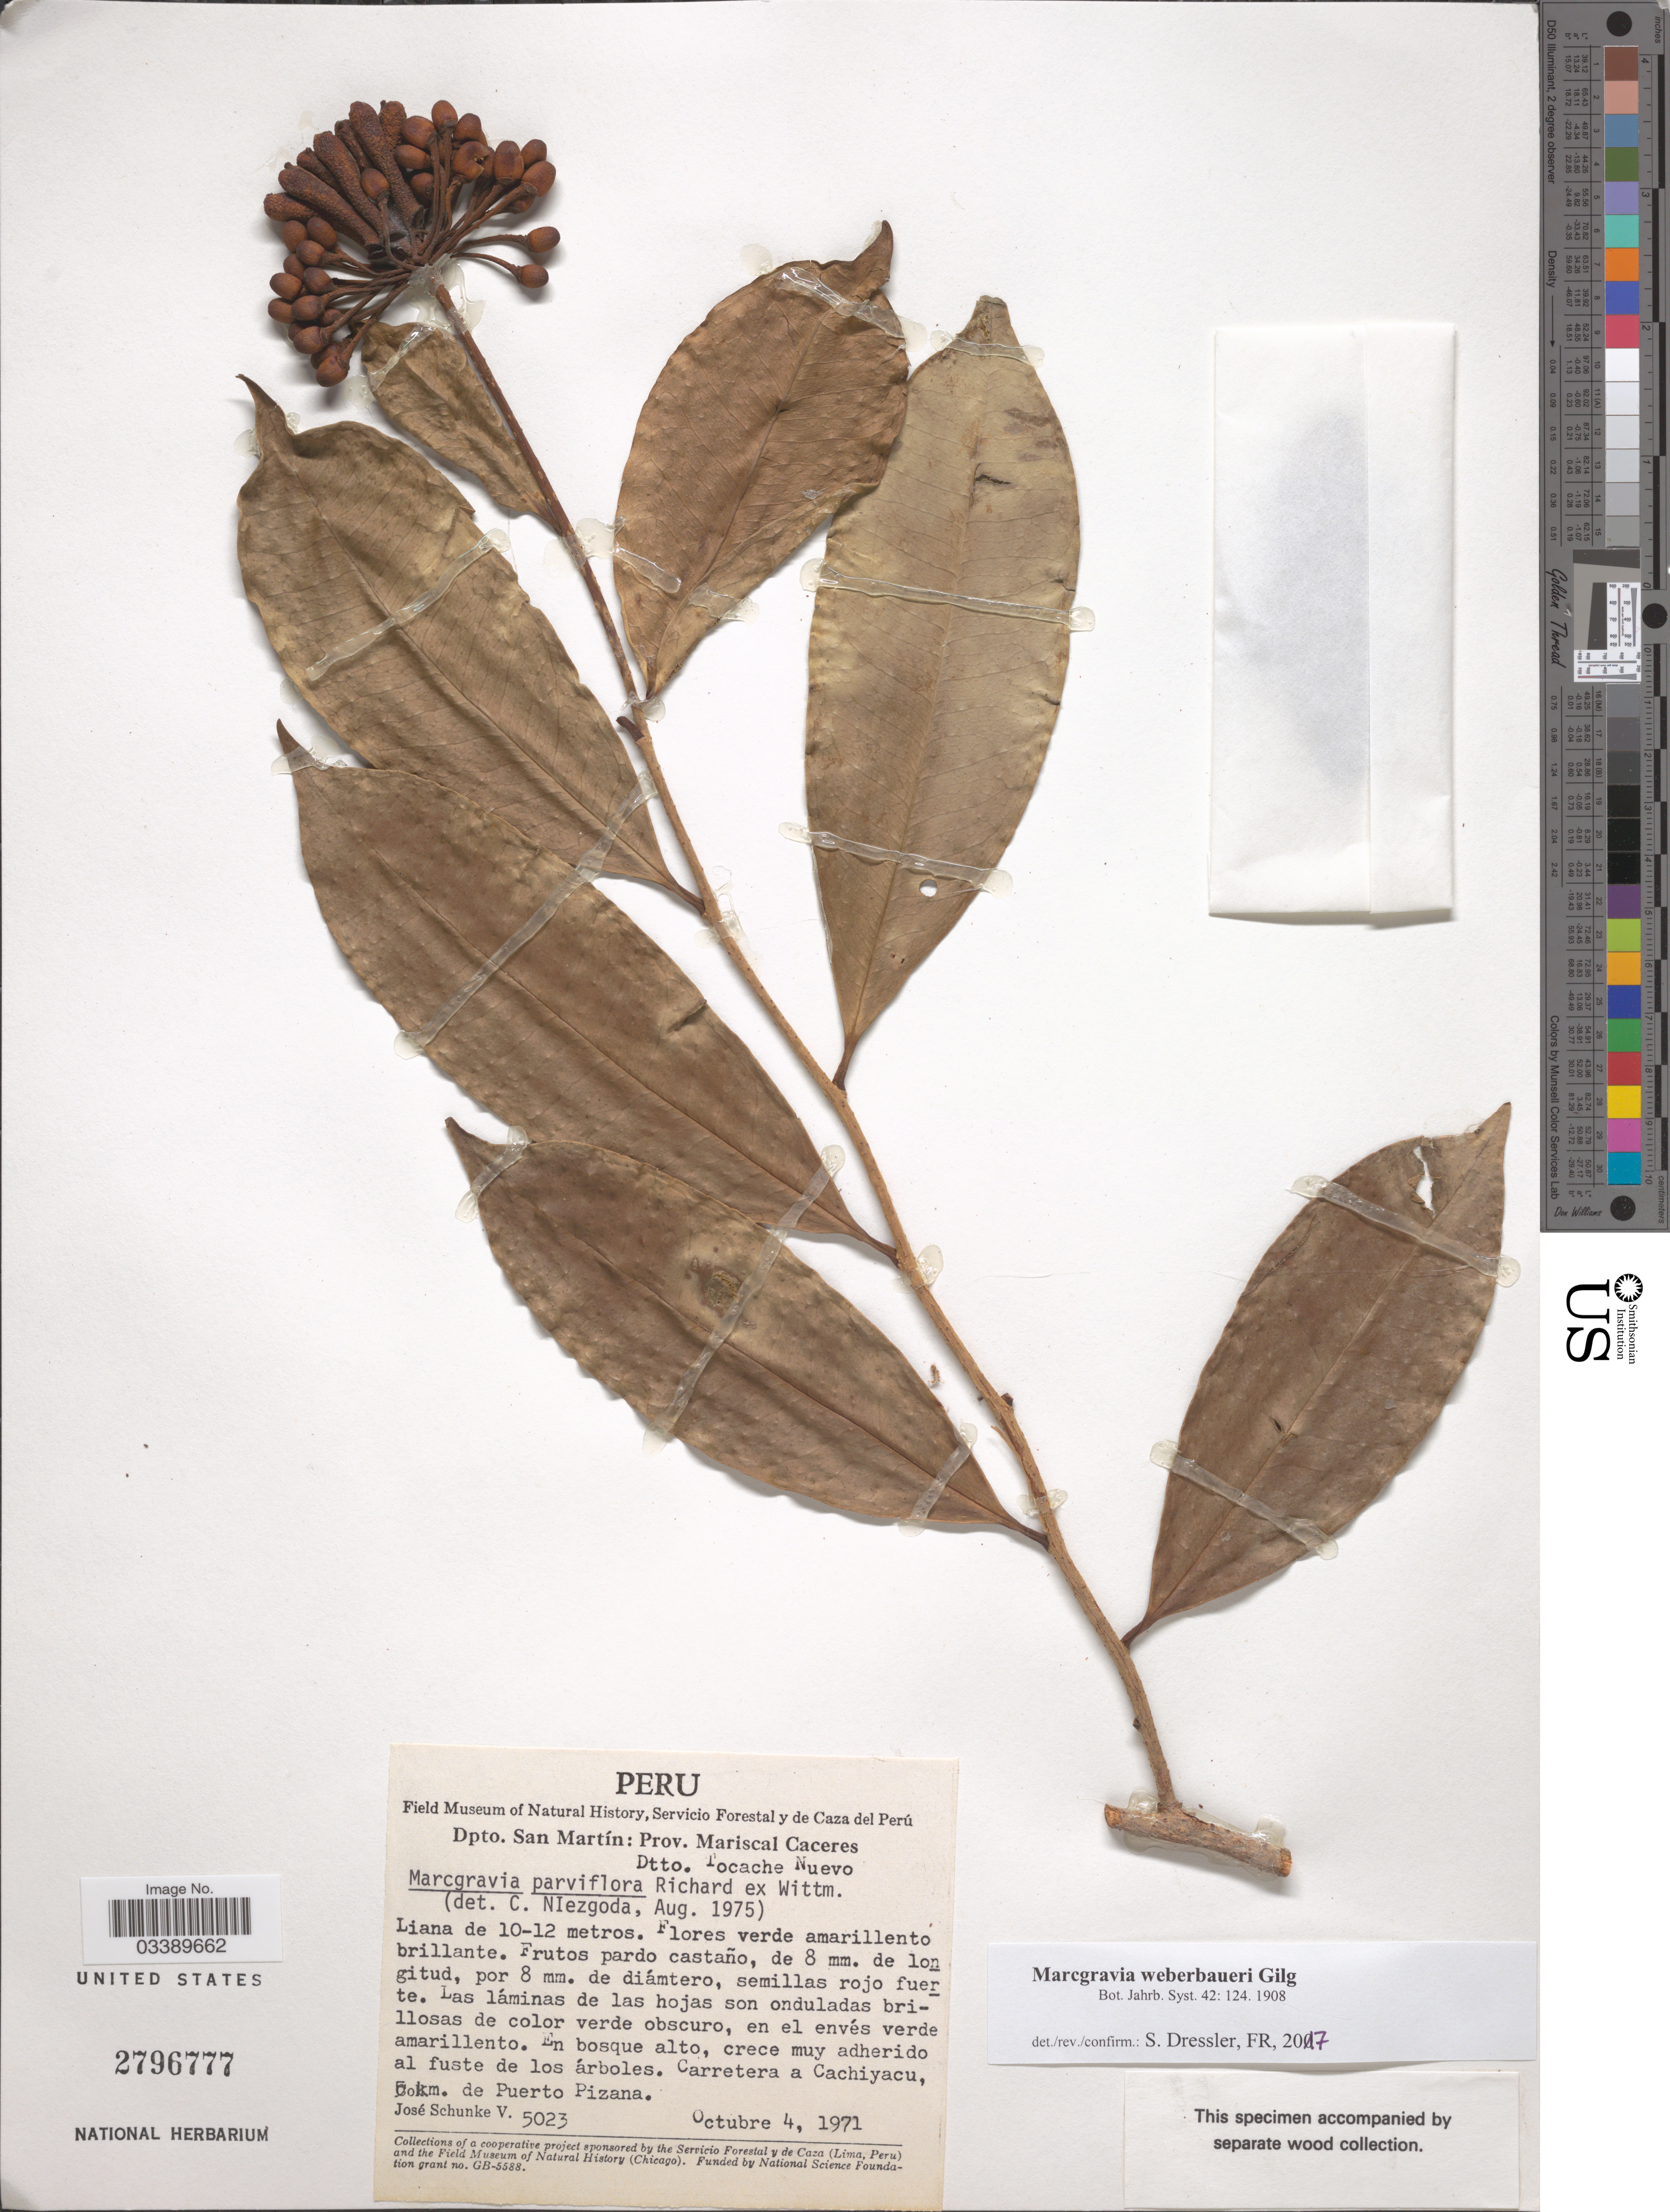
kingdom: Plantae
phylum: Tracheophyta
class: Magnoliopsida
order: Ericales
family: Marcgraviaceae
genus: Marcgravia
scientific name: Marcgravia weberbaueri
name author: Gilg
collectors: J. Schunke Vigo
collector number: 5023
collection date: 1971-10-04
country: Peru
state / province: San Martín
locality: Carretera a Cachiyacu, 5 km. de Puerto Pizana, Dtto. Tocache Nuevo, Prov. Mariscal Cáceres, Dpto. San Martín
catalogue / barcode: US 2796777